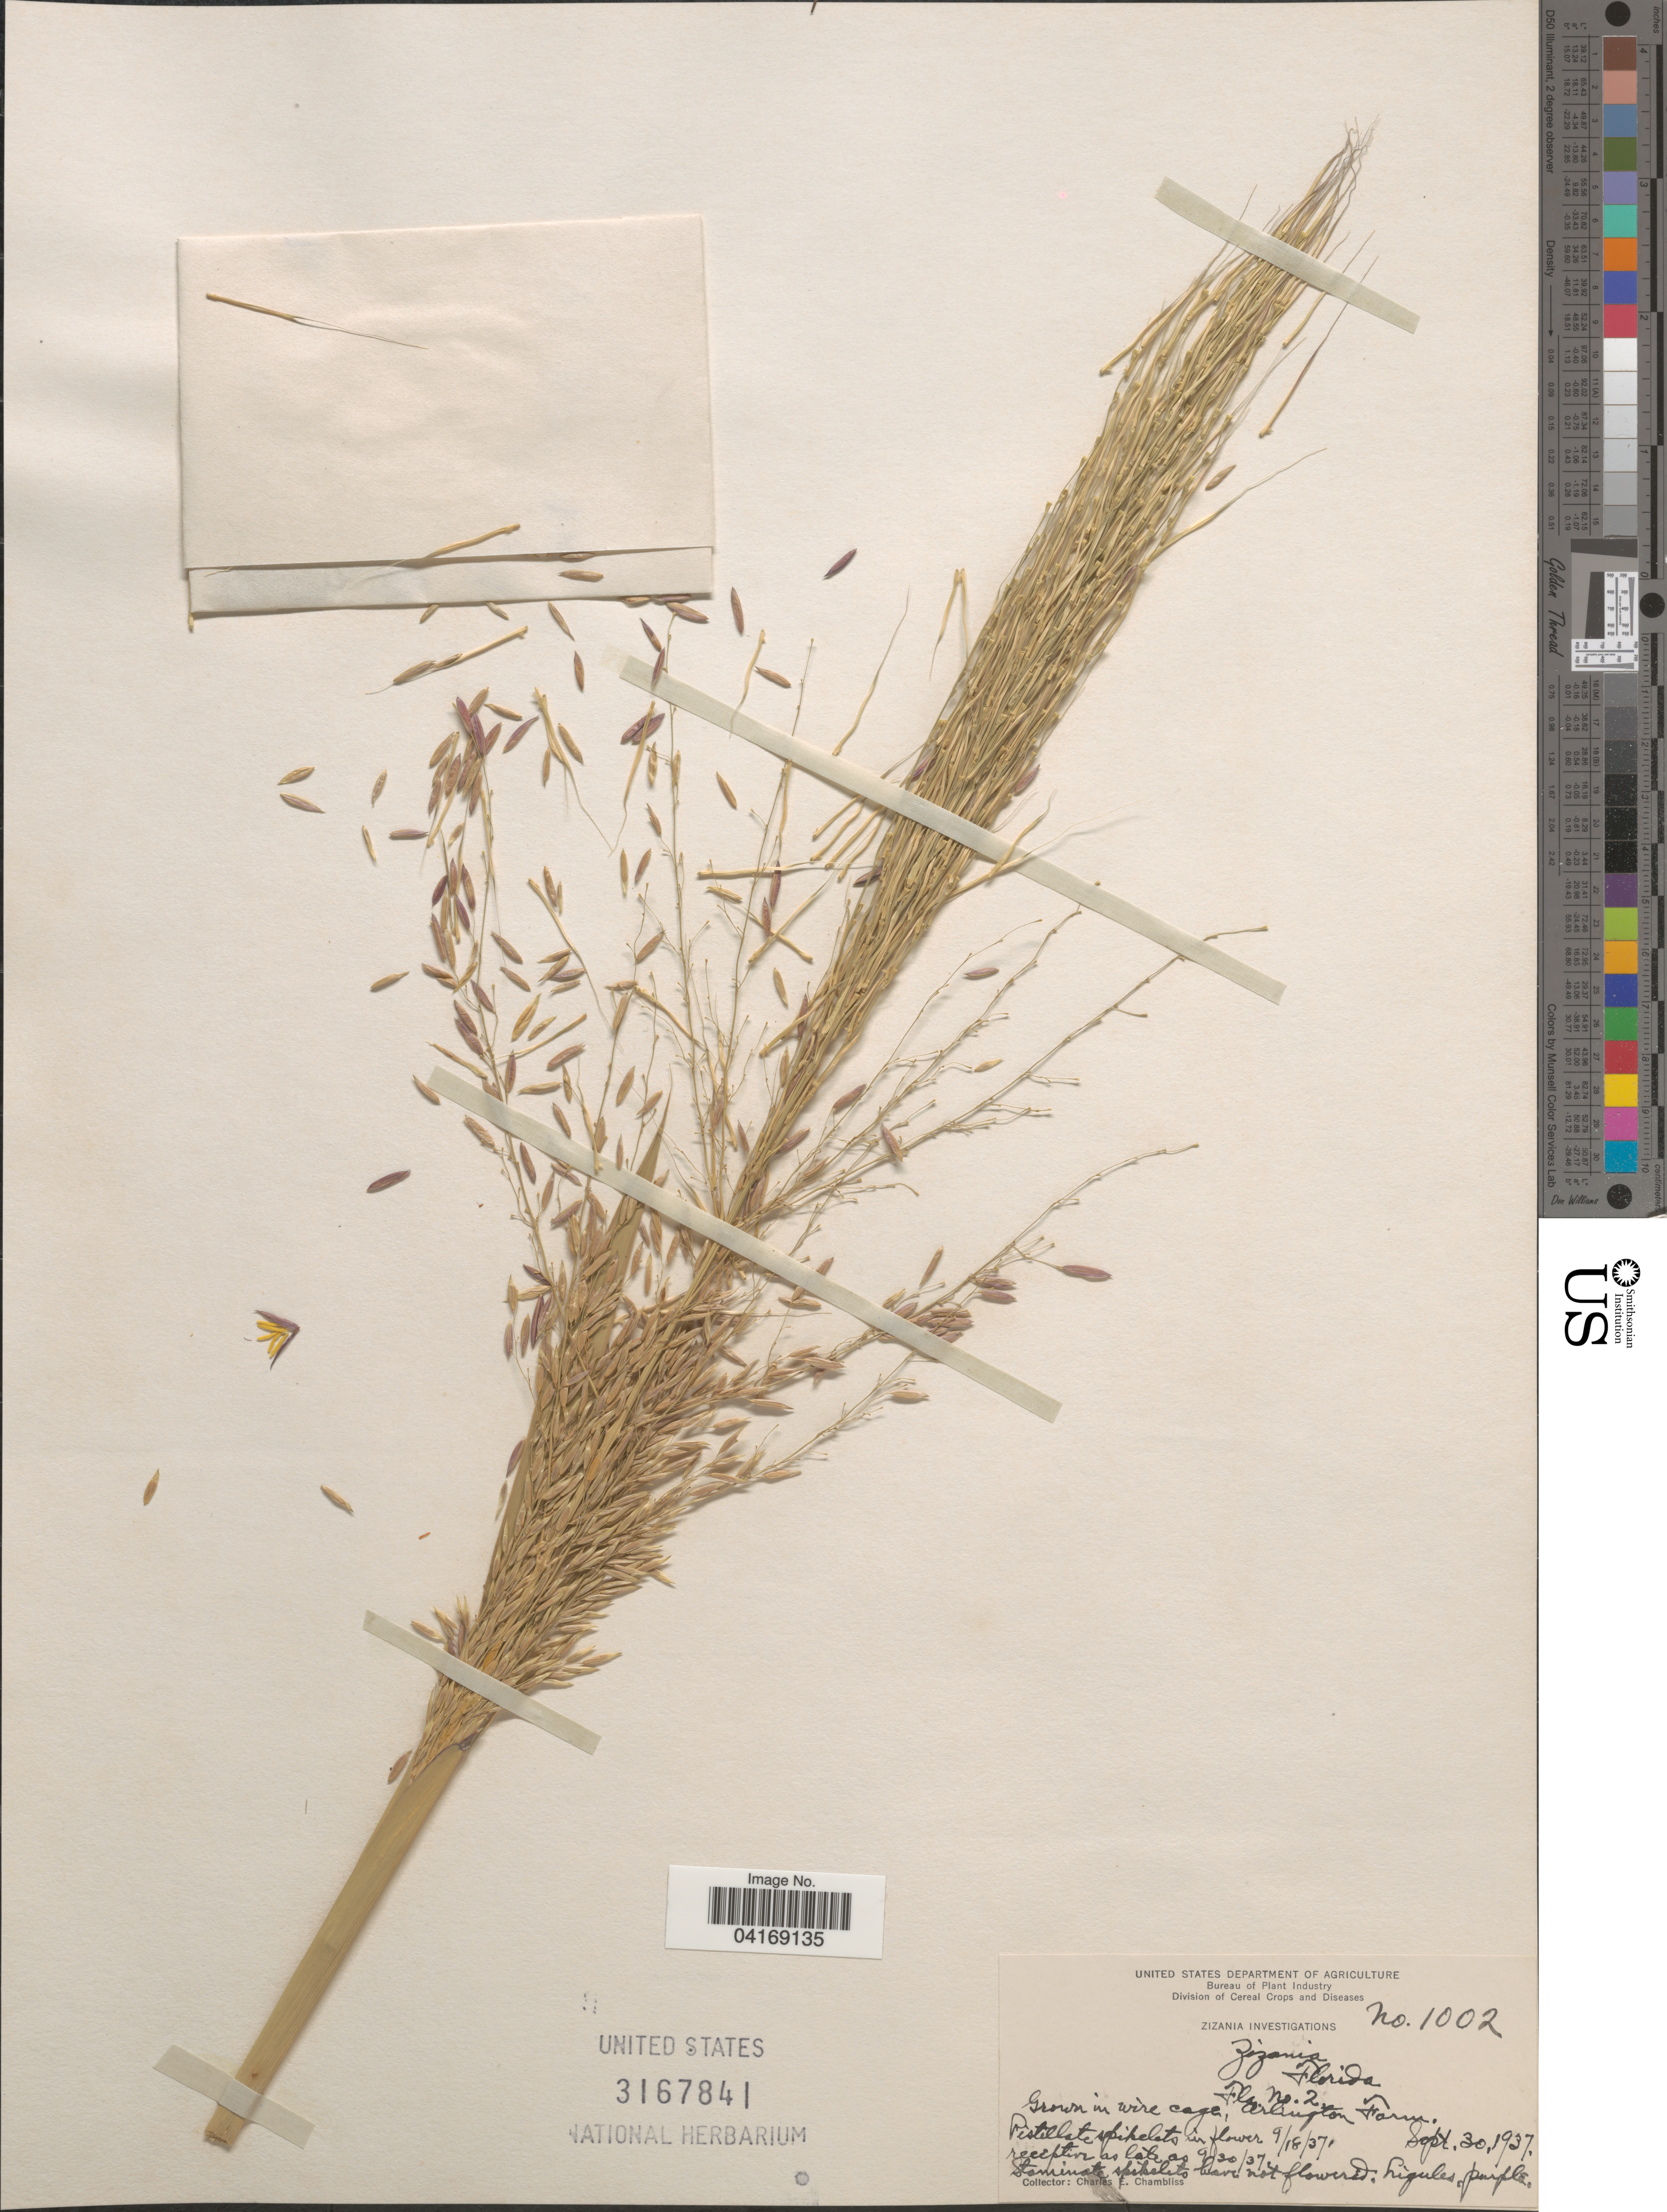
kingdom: Plantae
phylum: Tracheophyta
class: Liliopsida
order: Poales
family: Poaceae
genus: Zizania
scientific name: Zizania sp.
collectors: C. Chambliss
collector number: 1002/2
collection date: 1937-09-30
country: United States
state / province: Florida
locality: Arlington Farm.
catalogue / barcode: US 3167841